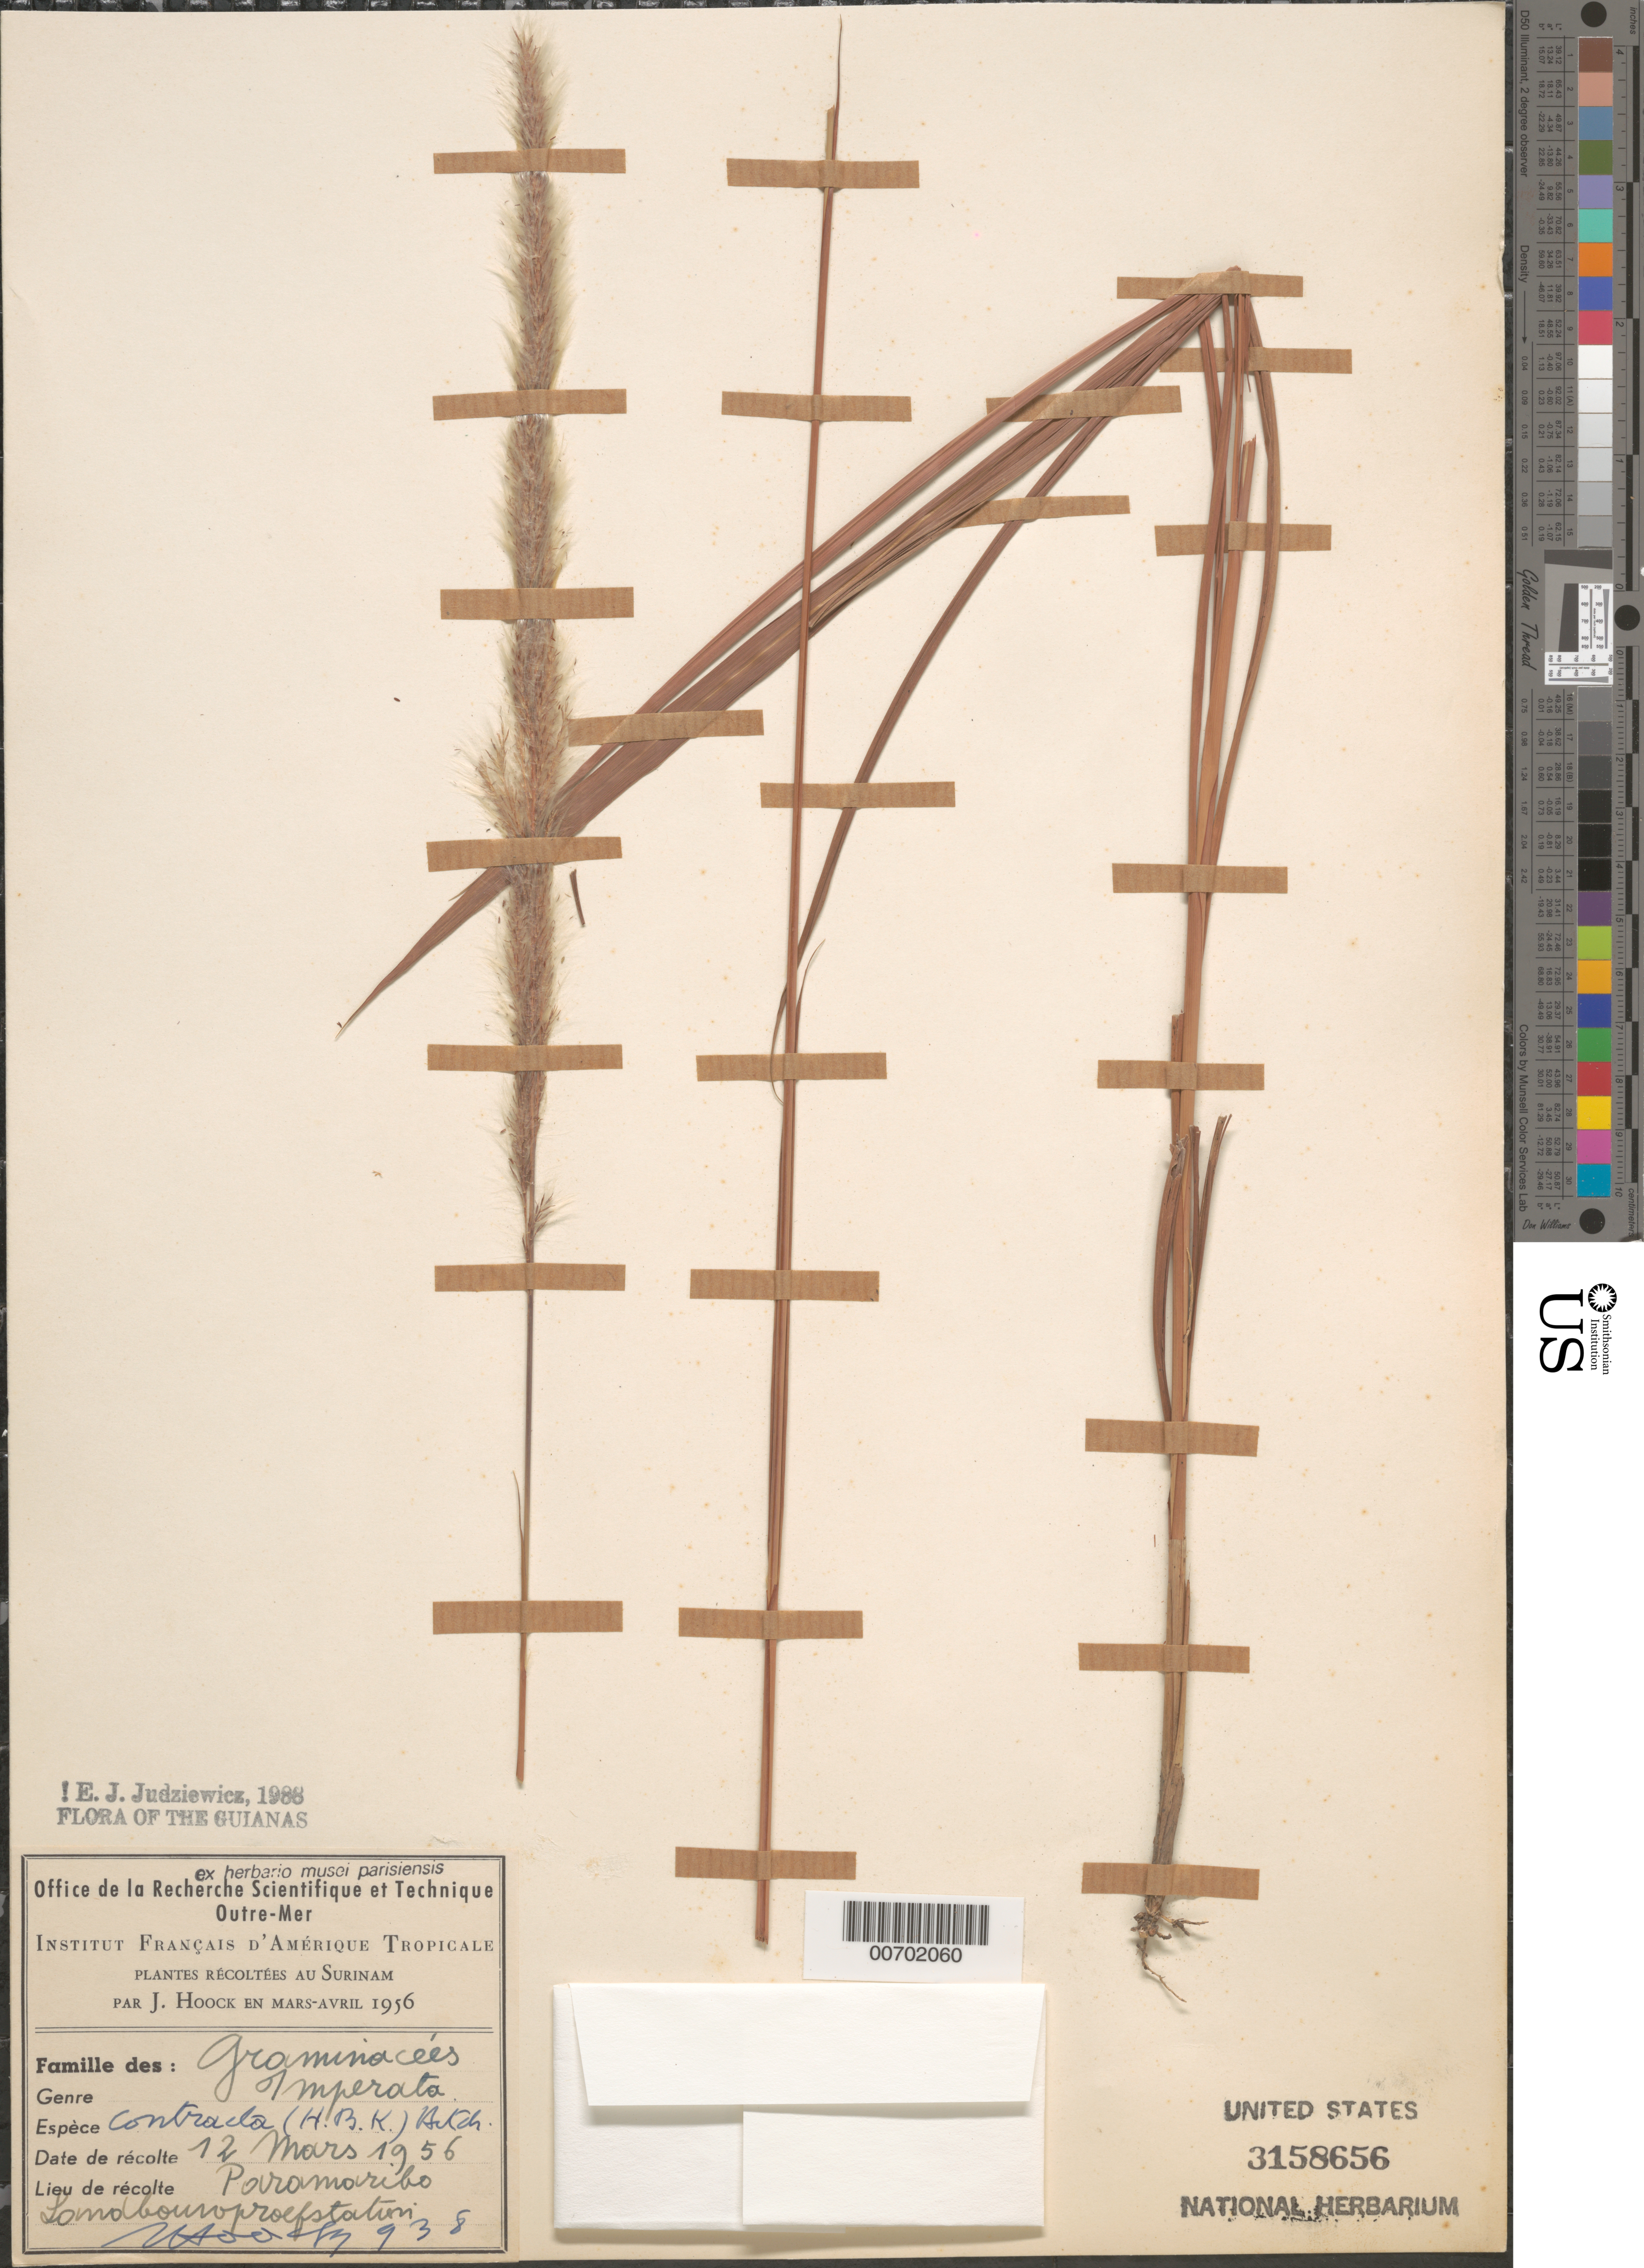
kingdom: Plantae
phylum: Tracheophyta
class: Liliopsida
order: Poales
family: Poaceae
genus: Imperata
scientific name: Imperata contracta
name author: (Kunth) Hitchc.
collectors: J. Hoock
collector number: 938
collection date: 1956-03-12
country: Suriname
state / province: Paramaribo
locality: Landbouwproefstation.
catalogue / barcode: US 3158656